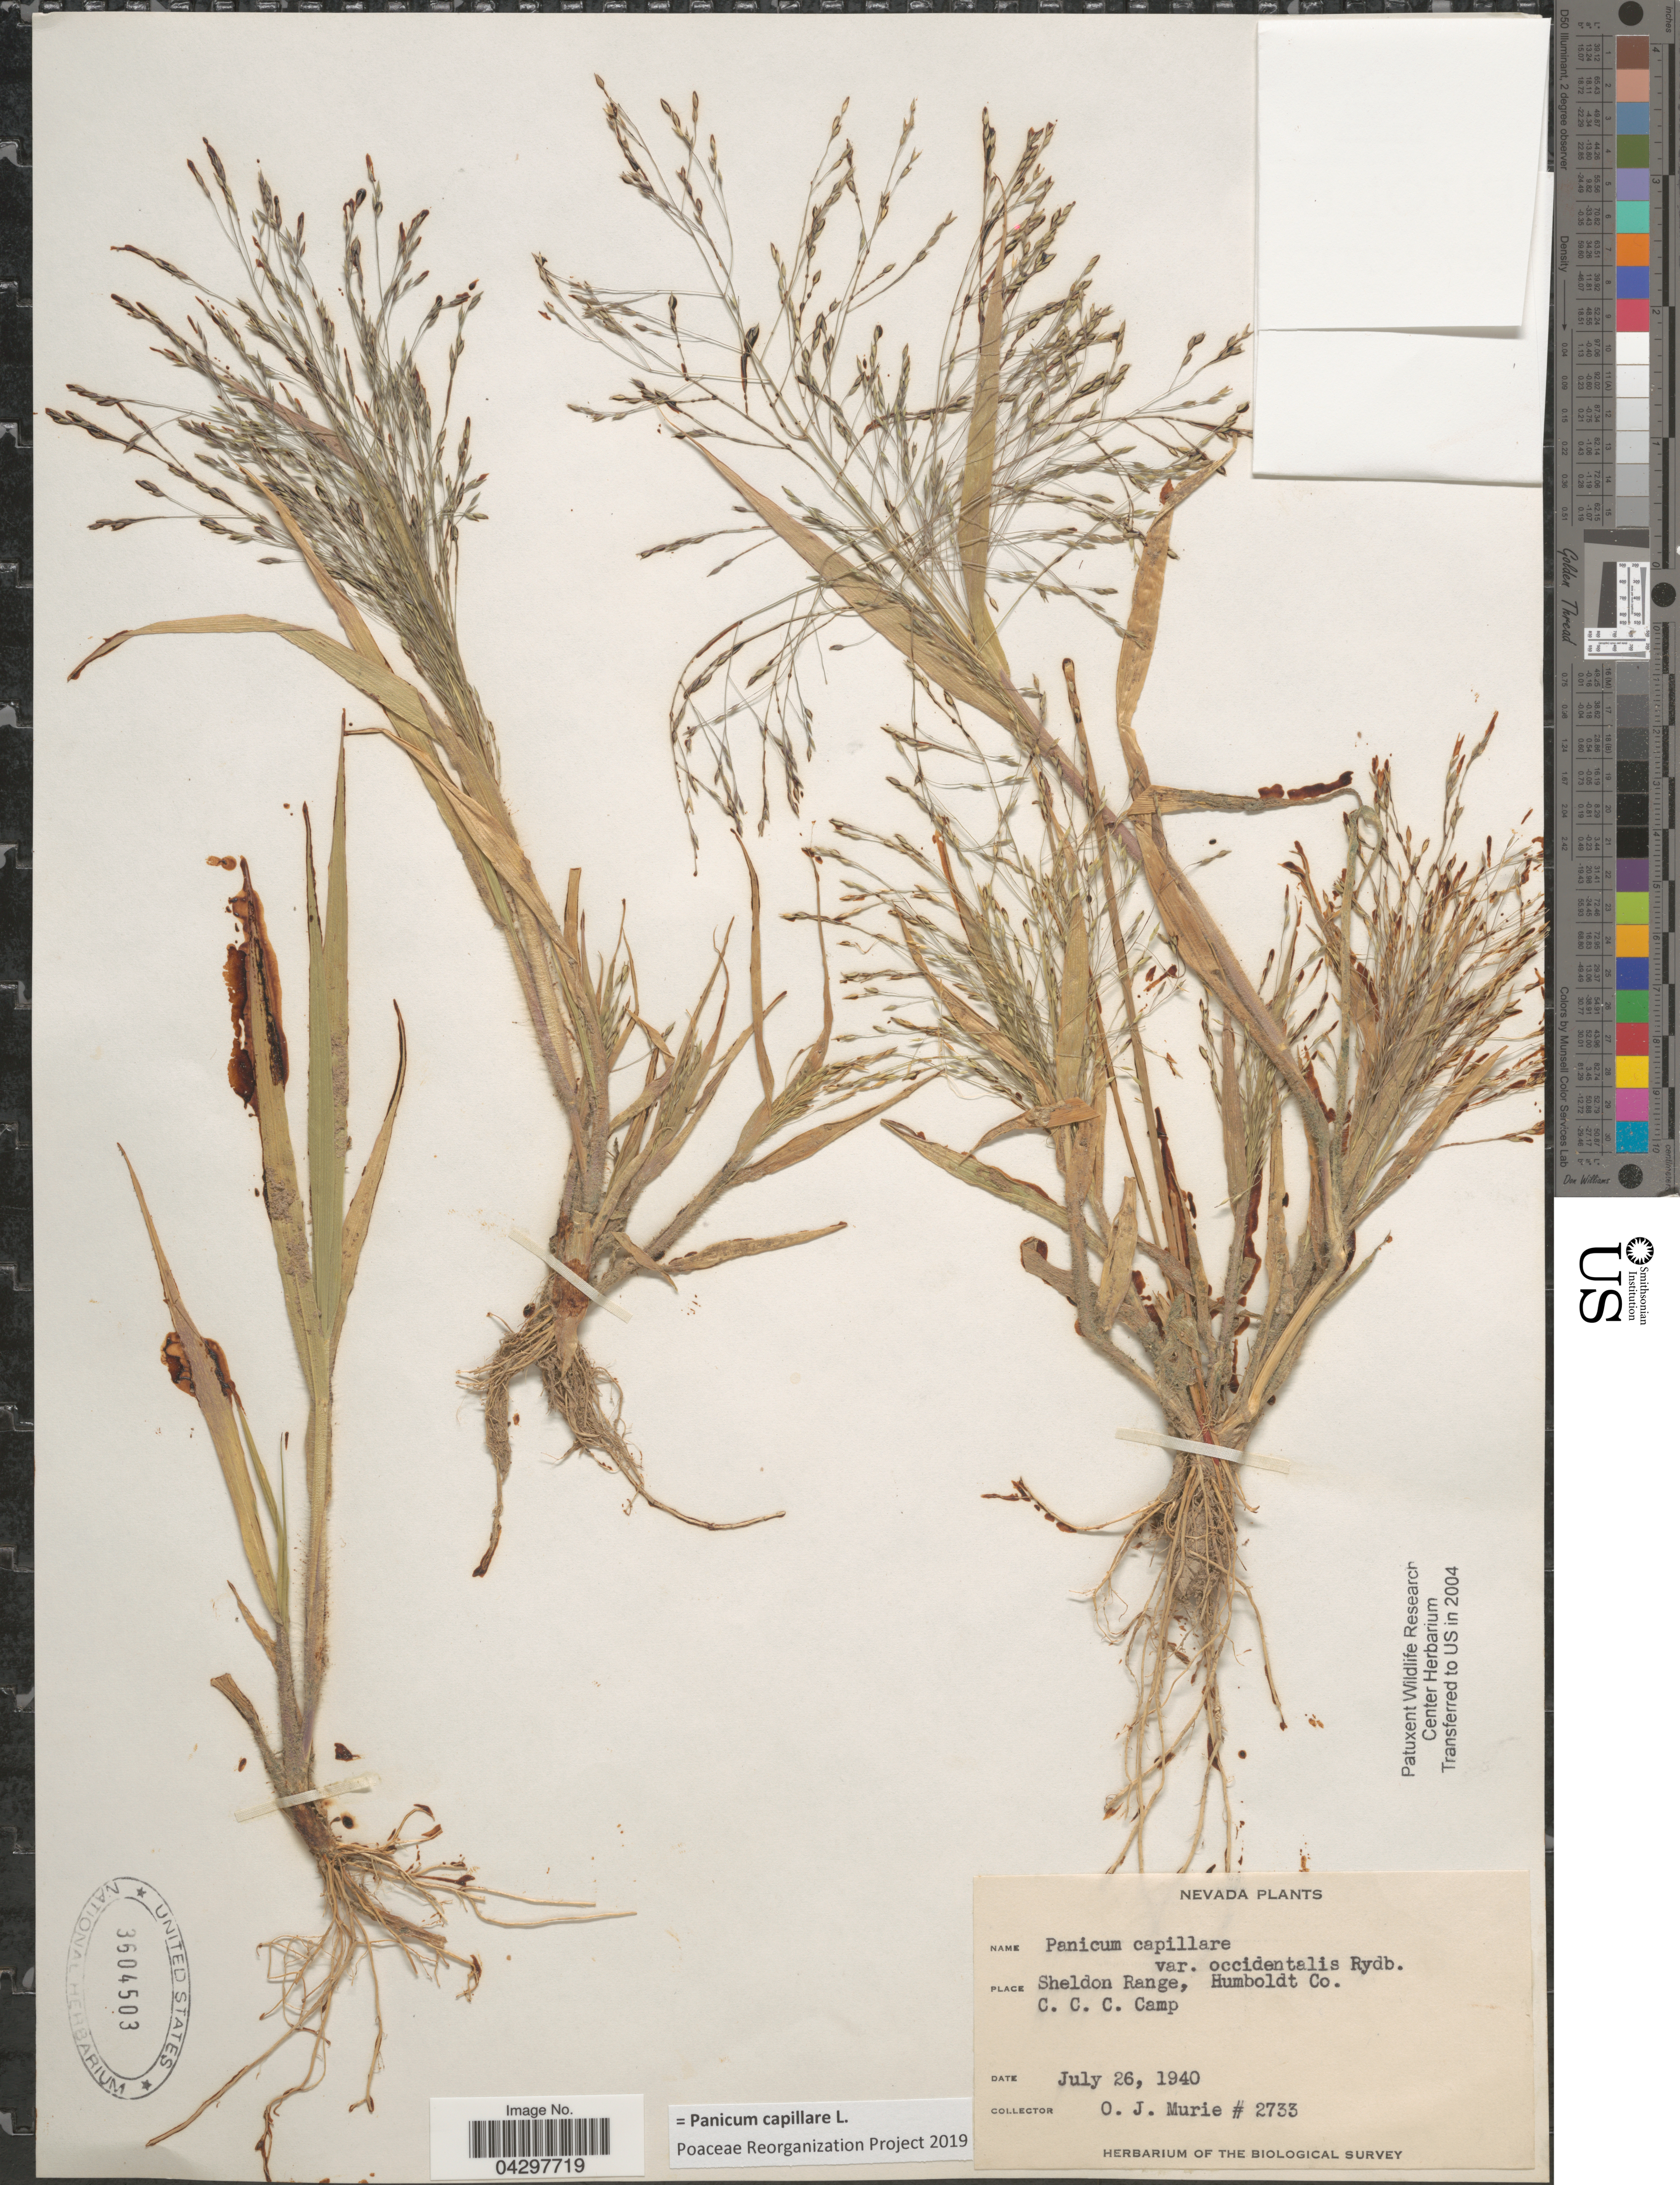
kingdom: Plantae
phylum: Tracheophyta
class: Liliopsida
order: Poales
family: Poaceae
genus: Panicum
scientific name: Panicum capillare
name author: L.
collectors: O. Murie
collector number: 2733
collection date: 1940-07-26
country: United States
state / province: Nevada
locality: Sheldon Range, Humboldt Co. C. C. C. Camp.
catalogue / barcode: US 3604503